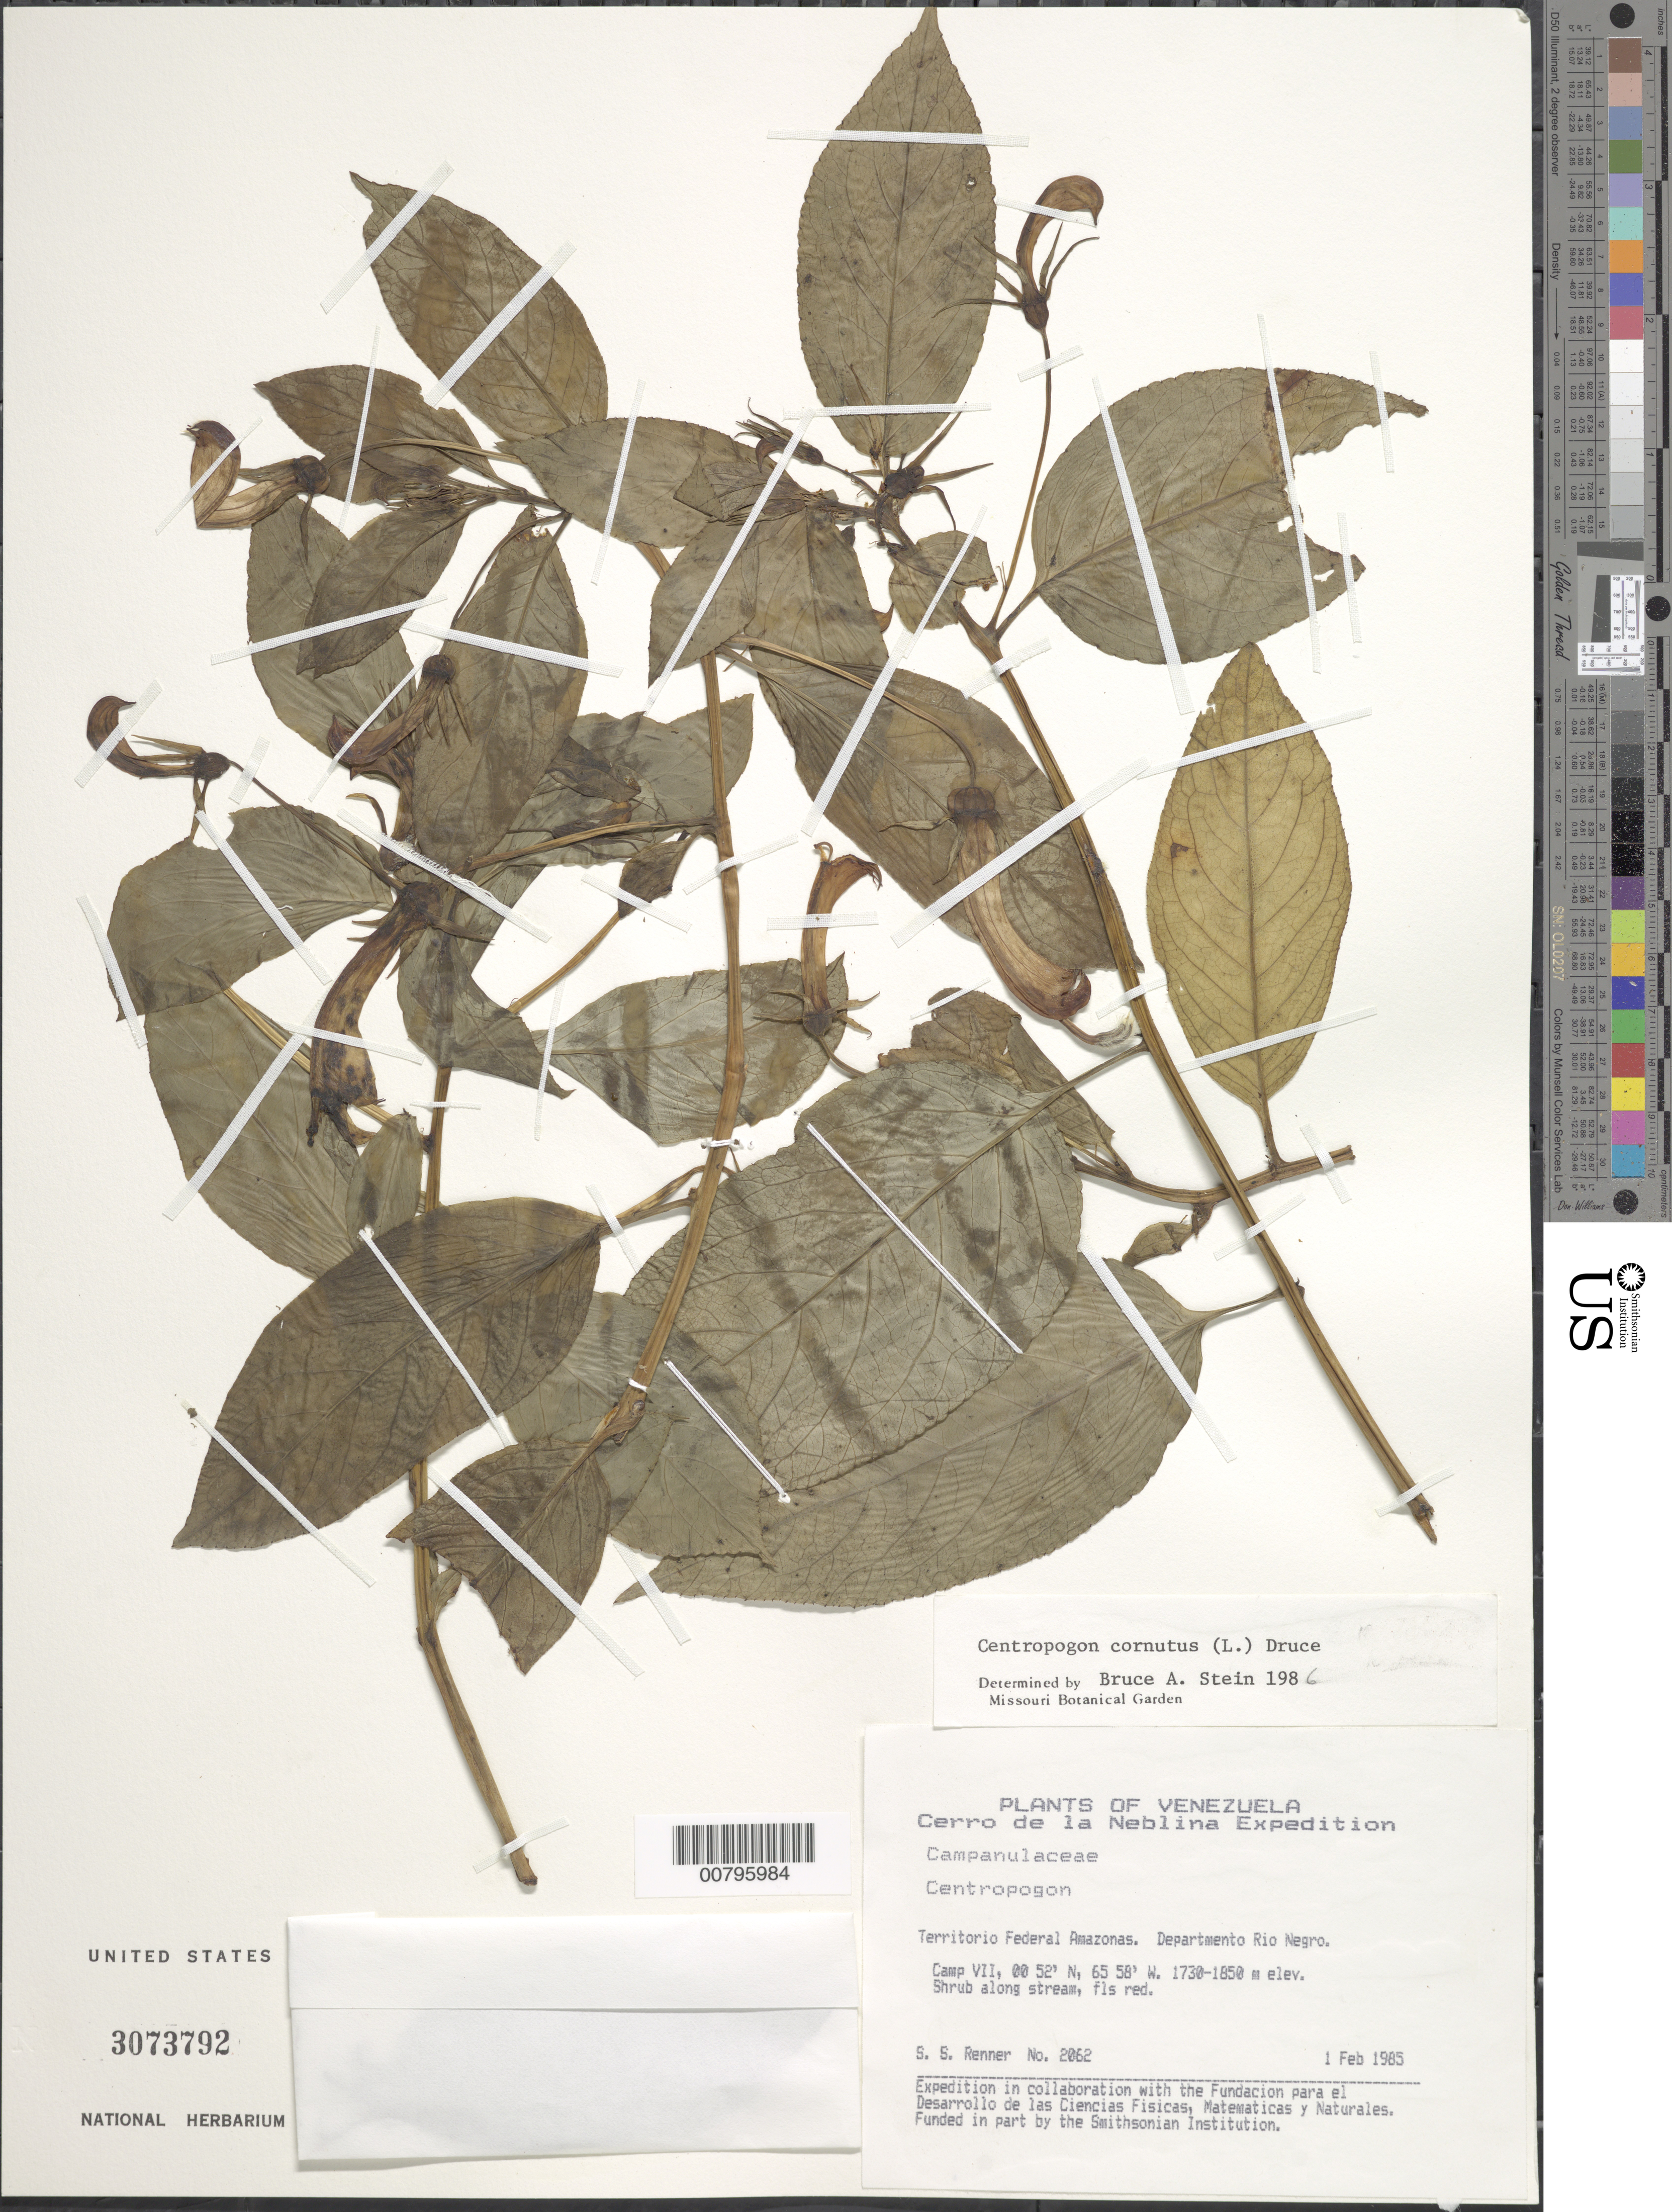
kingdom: Plantae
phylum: Tracheophyta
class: Magnoliopsida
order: Asterales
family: Campanulaceae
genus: Centropogon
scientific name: Centropogon cornutus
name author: (L.) Druce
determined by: Stein, B. A., Senior Director, Climate Adaptation and Resilience, National Wildlife Federation (UNITED STATES)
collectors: S. S. Renner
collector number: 2062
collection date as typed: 1-Feb-85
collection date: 1985-02-01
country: Venezuela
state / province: Amazonas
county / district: Río Negro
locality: Cerro de la Neblina, Camp VII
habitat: Along stream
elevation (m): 1730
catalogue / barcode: US 3073792